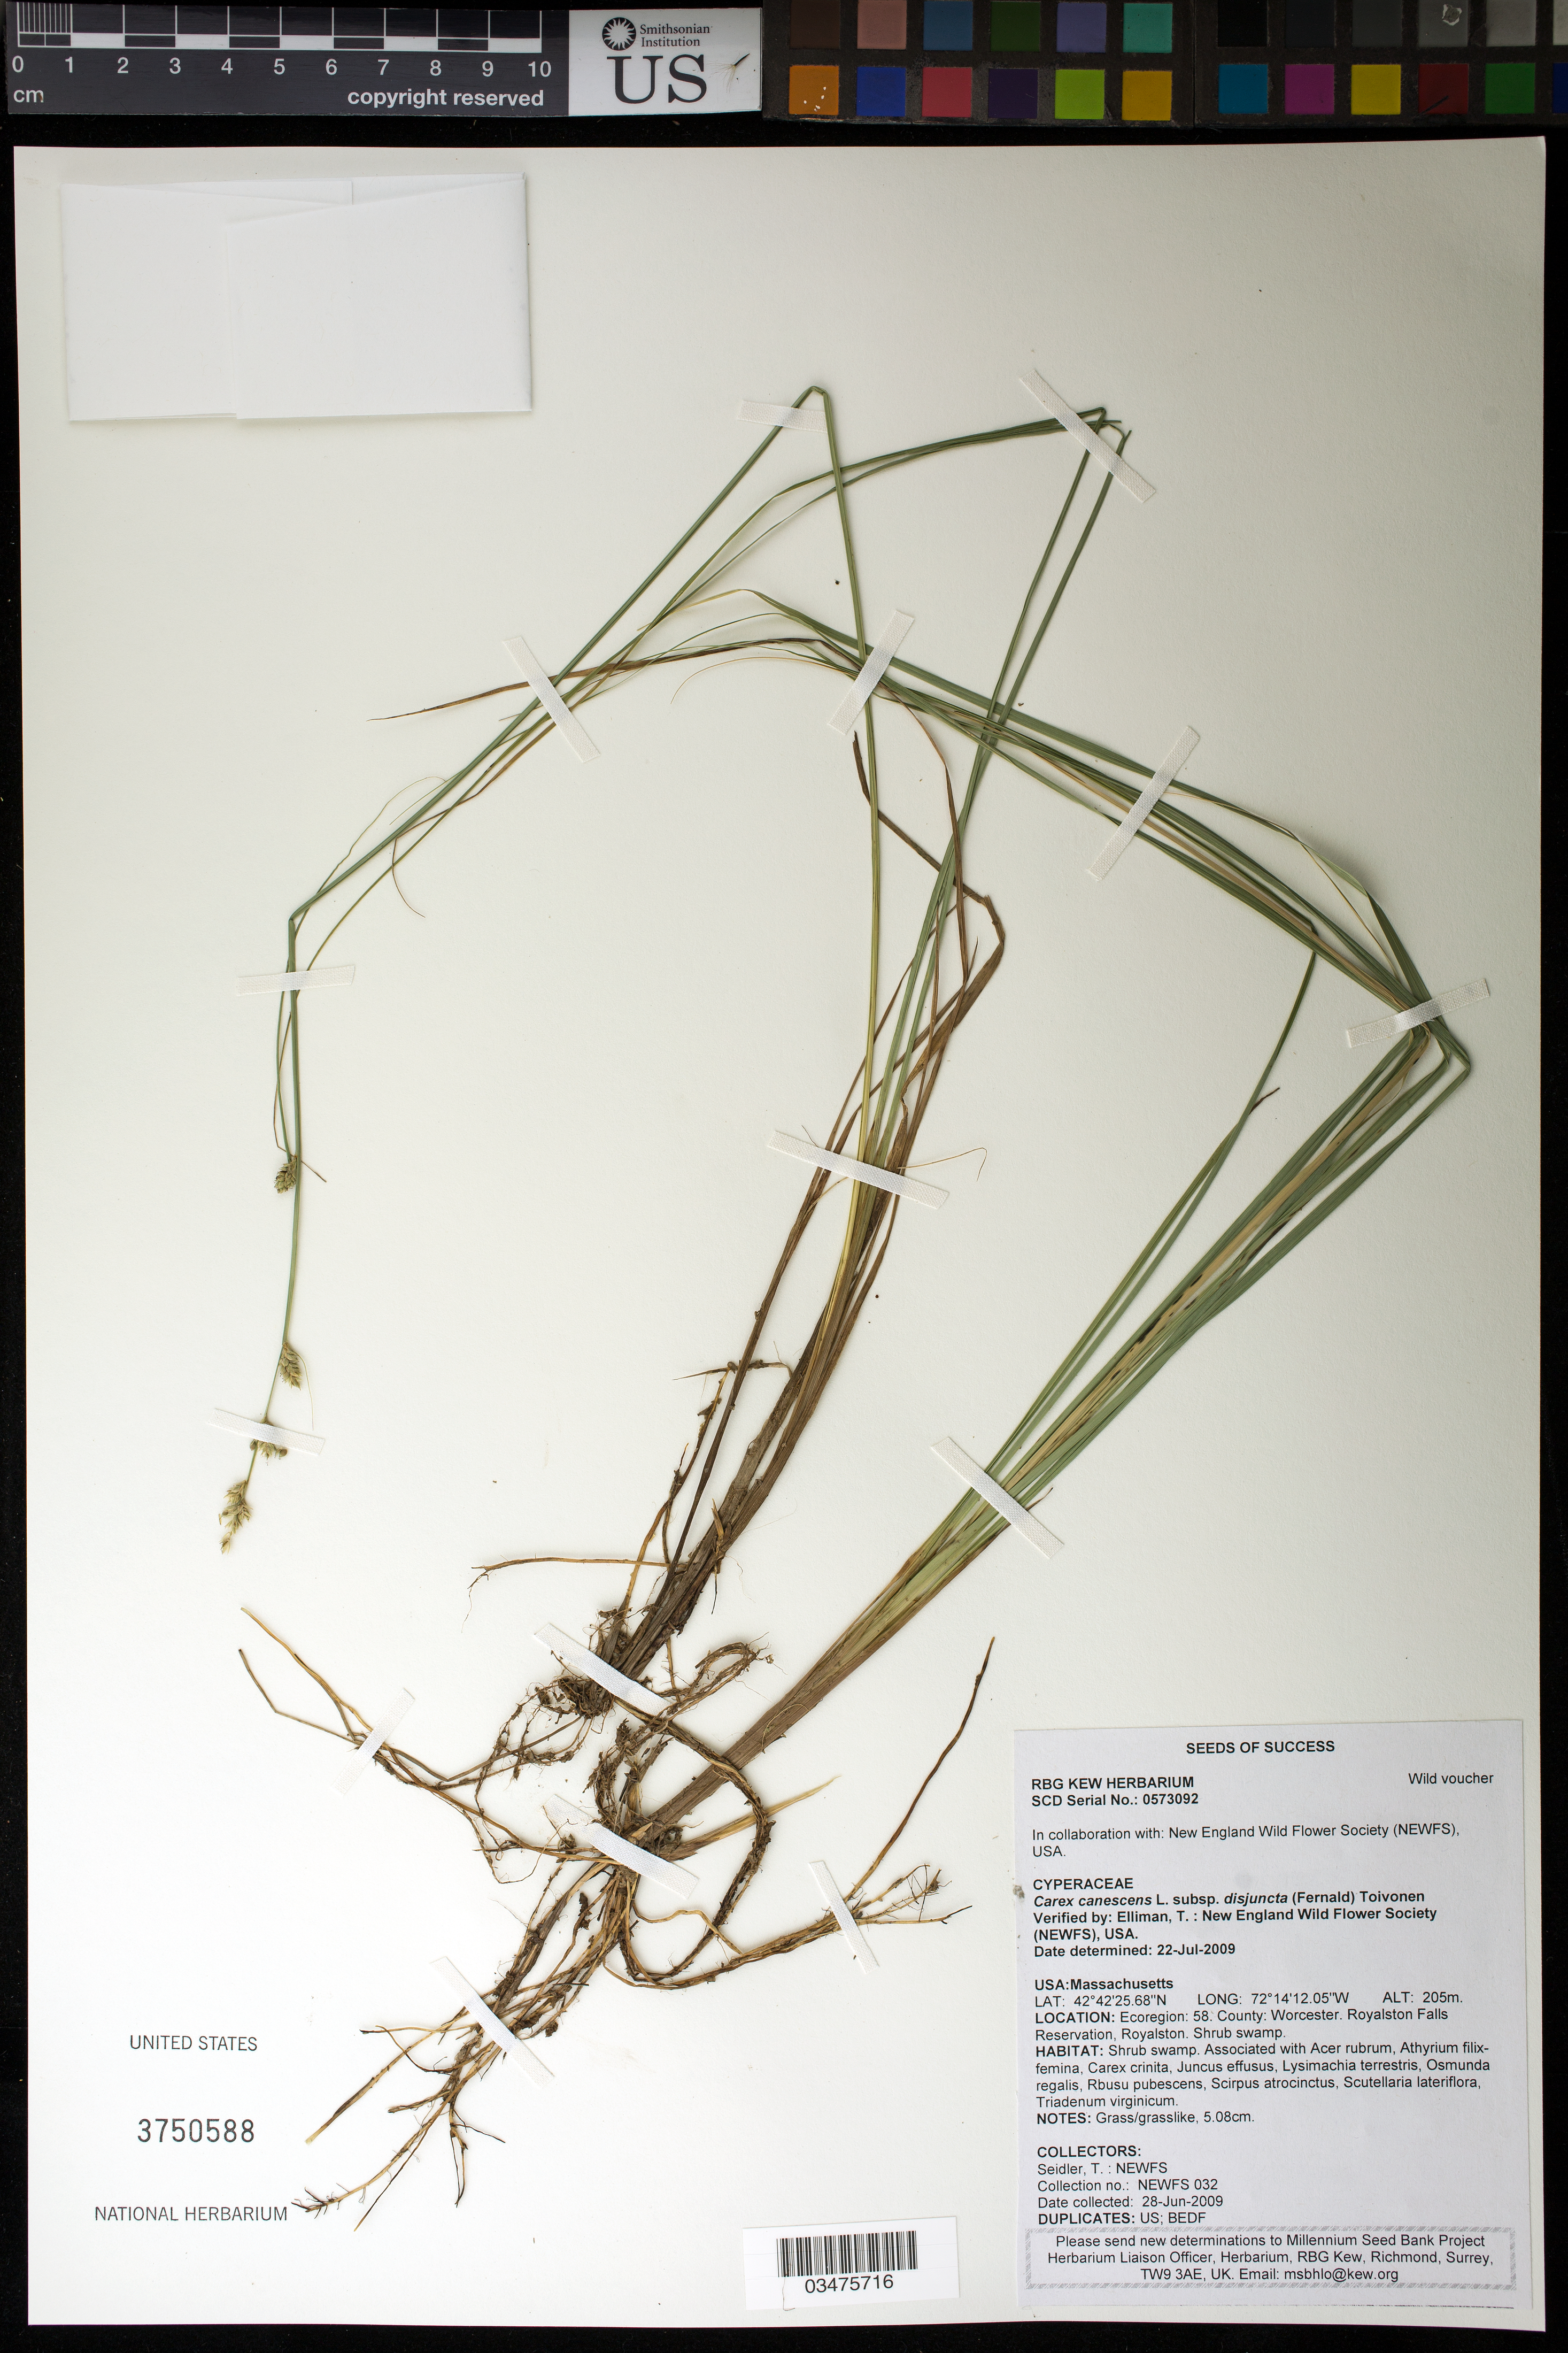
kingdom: Plantae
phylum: Tracheophyta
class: Liliopsida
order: Poales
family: Cyperaceae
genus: Carex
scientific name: Carex canescens subsp. disjuncta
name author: (Fernald) Toivonen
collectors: T. Seidler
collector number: NEWFS 032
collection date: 2009-06-28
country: United States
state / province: Massachusetts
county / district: Worcester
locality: Royalston Falls Reservation. Royalston.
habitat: Shrub swamp. With Acer rubrum, Carex crinita, Juncus effusus, ect.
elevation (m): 205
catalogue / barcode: US 3750588